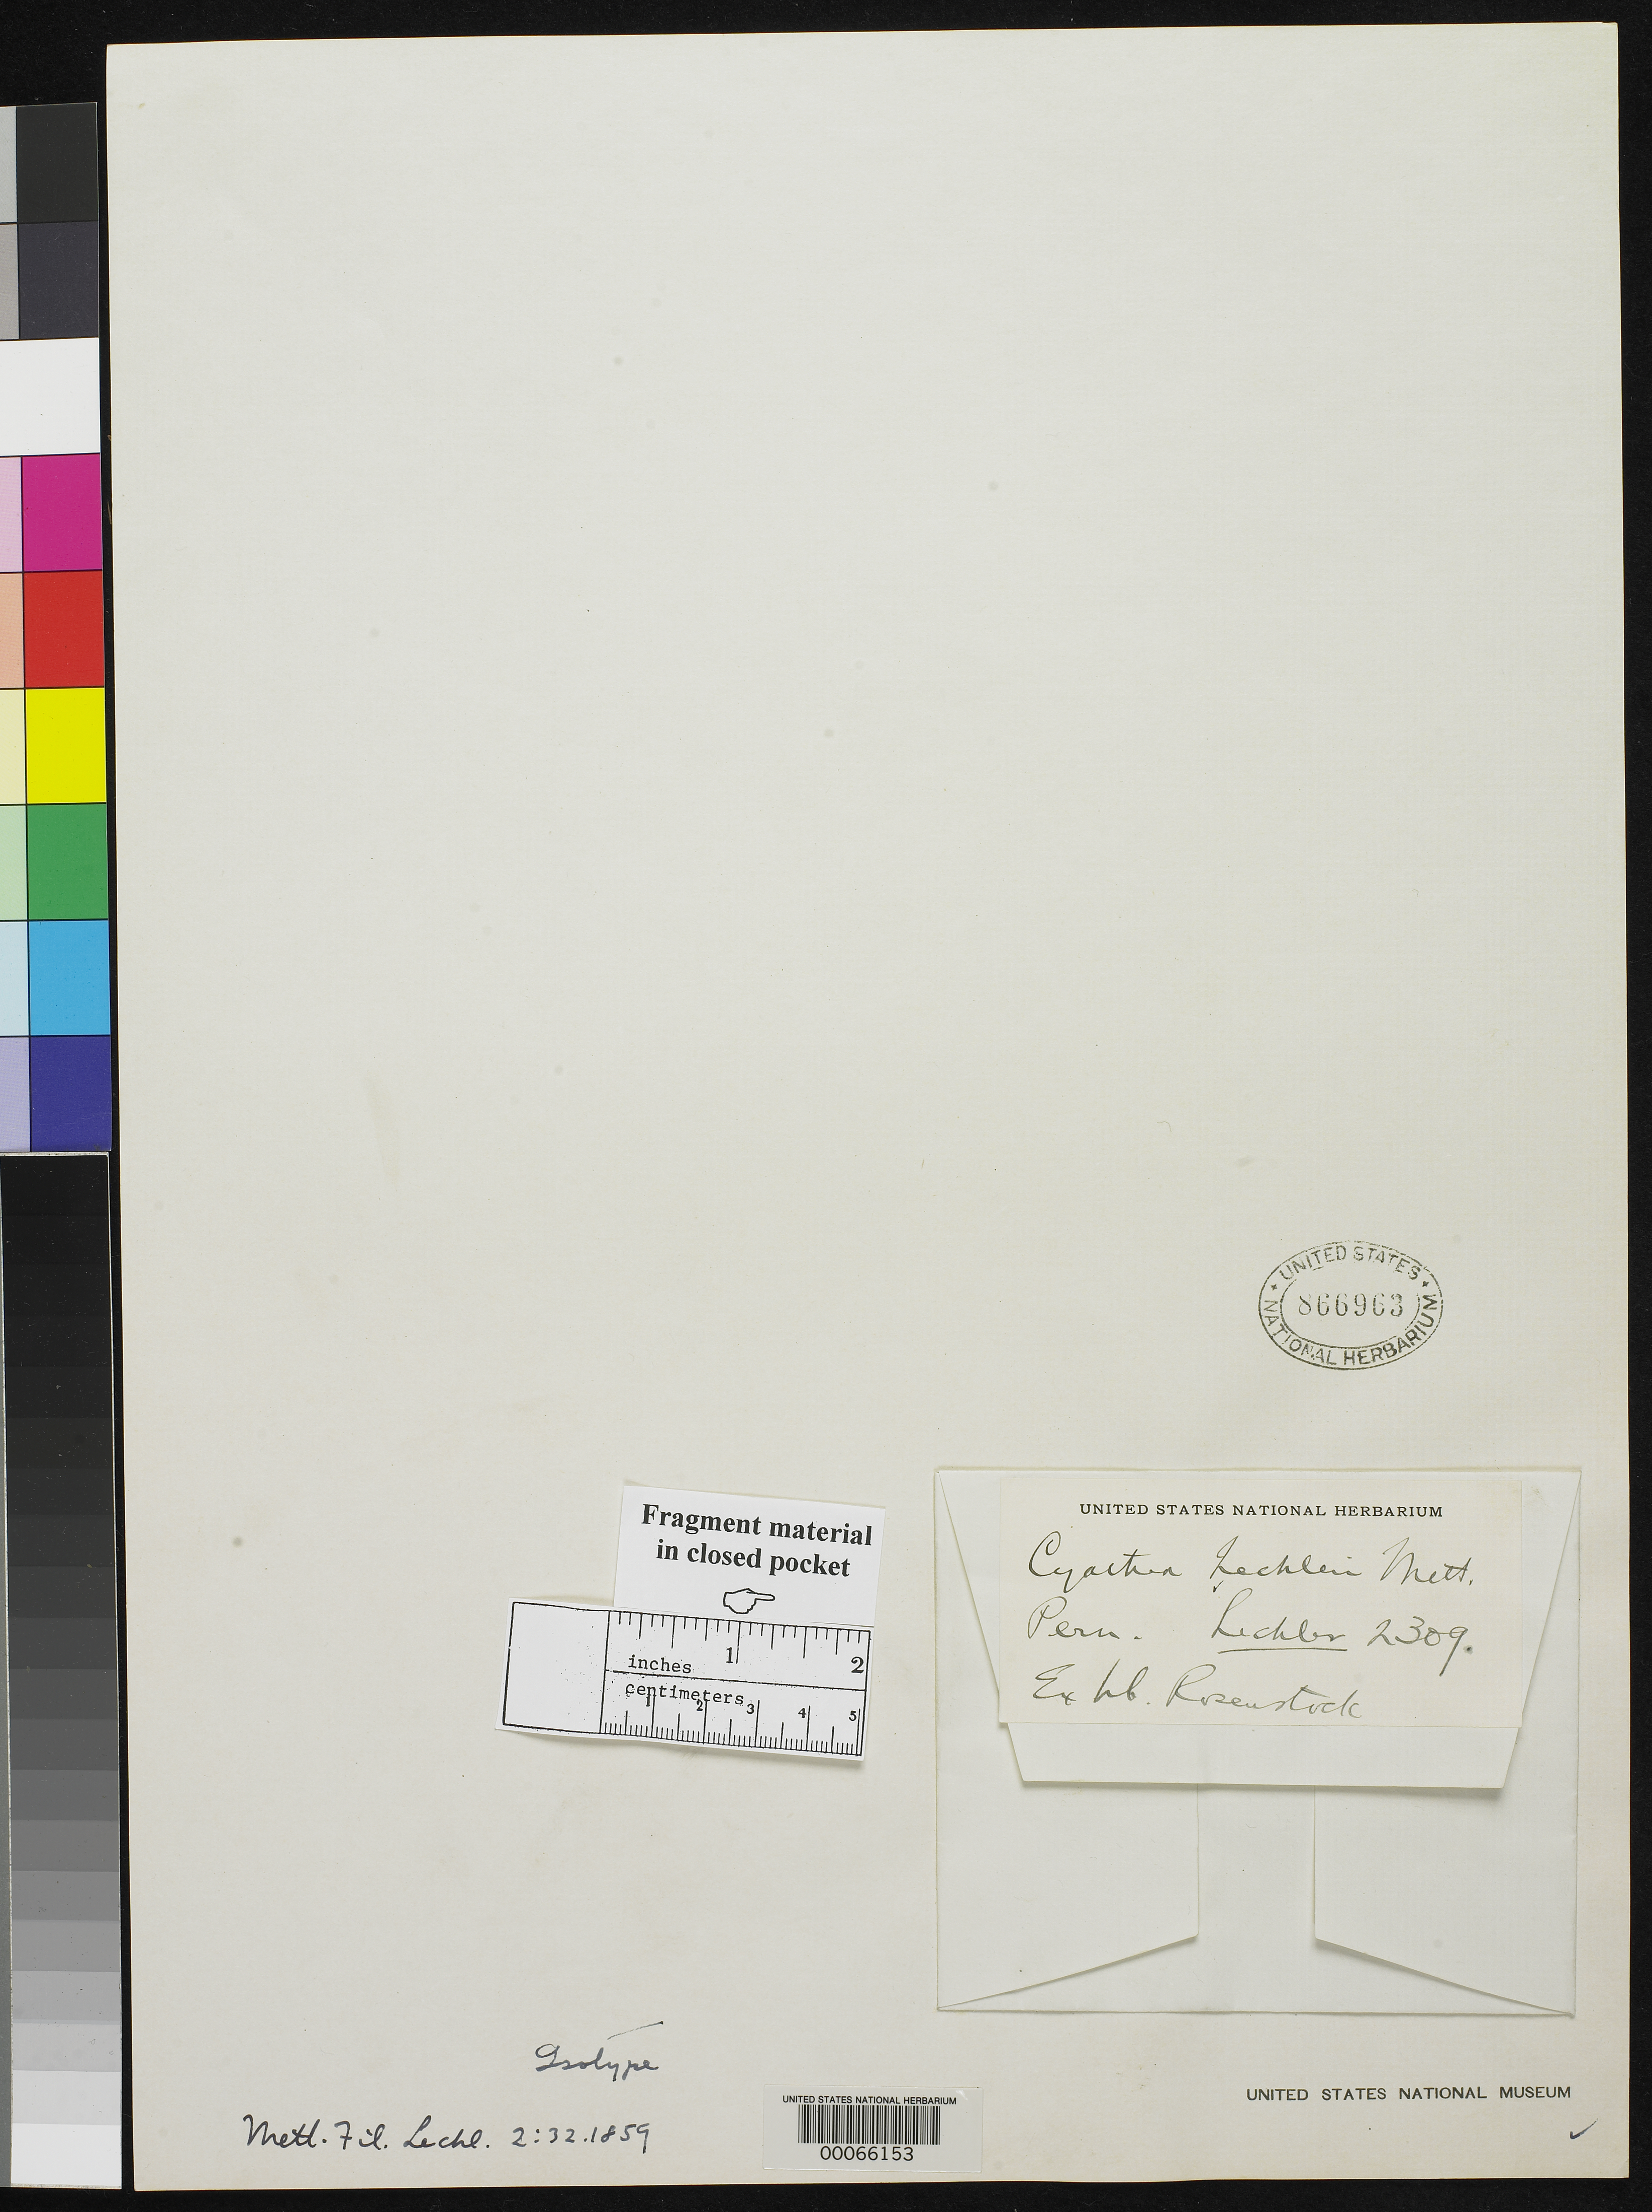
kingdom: Plantae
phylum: Tracheophyta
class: Polypodiopsida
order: Cyatheales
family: Cyatheaceae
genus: Cyathea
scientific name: Cyathea lechleri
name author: Mett.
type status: Type Collection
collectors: W. Lechler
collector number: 2309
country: Peru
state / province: San Martín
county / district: Mariscal Cáceres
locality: Rio Huallaga, margen Derecha del; Balsa Probana; dtto. Tocache Nuevo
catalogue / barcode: US 866963